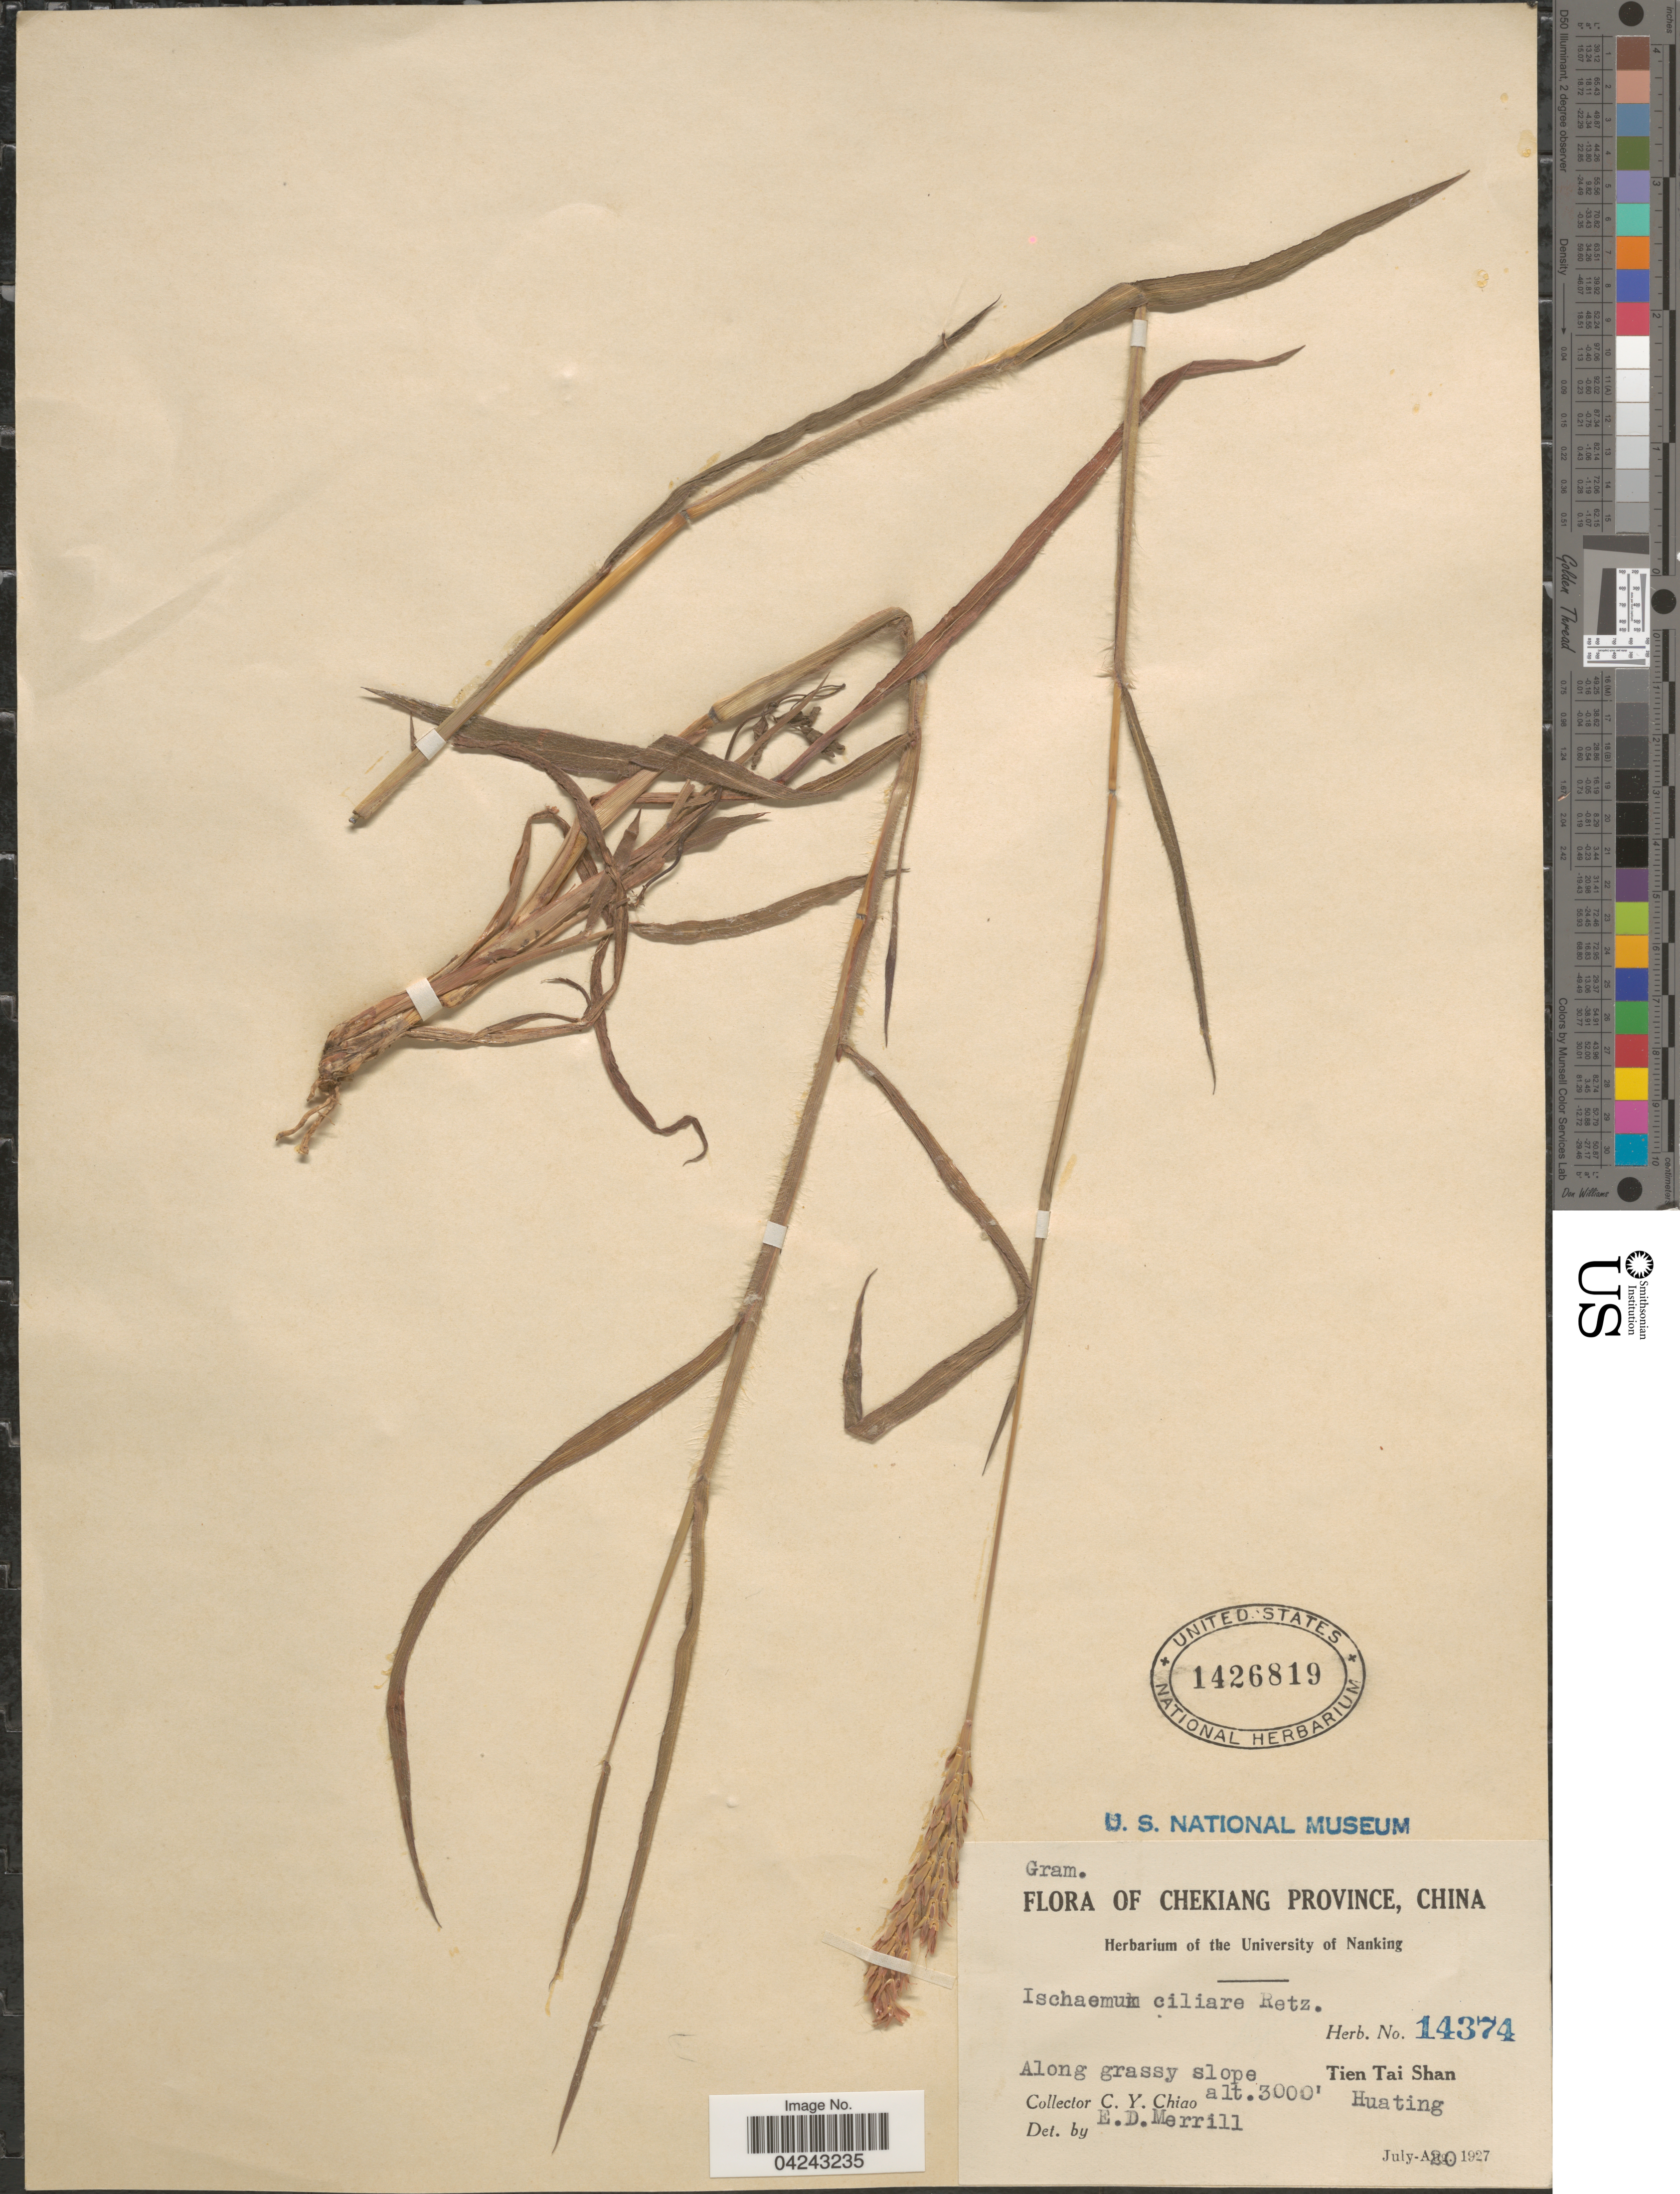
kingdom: Plantae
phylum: Tracheophyta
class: Liliopsida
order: Poales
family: Poaceae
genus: Ischaemum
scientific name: Ischaemum ciliare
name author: Retz.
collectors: C. Y. Chiao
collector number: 14374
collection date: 1927-08-20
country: China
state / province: Zhejiang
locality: Chekiang Province. Tien Tai Shan. Huating.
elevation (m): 914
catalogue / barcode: US 1426819